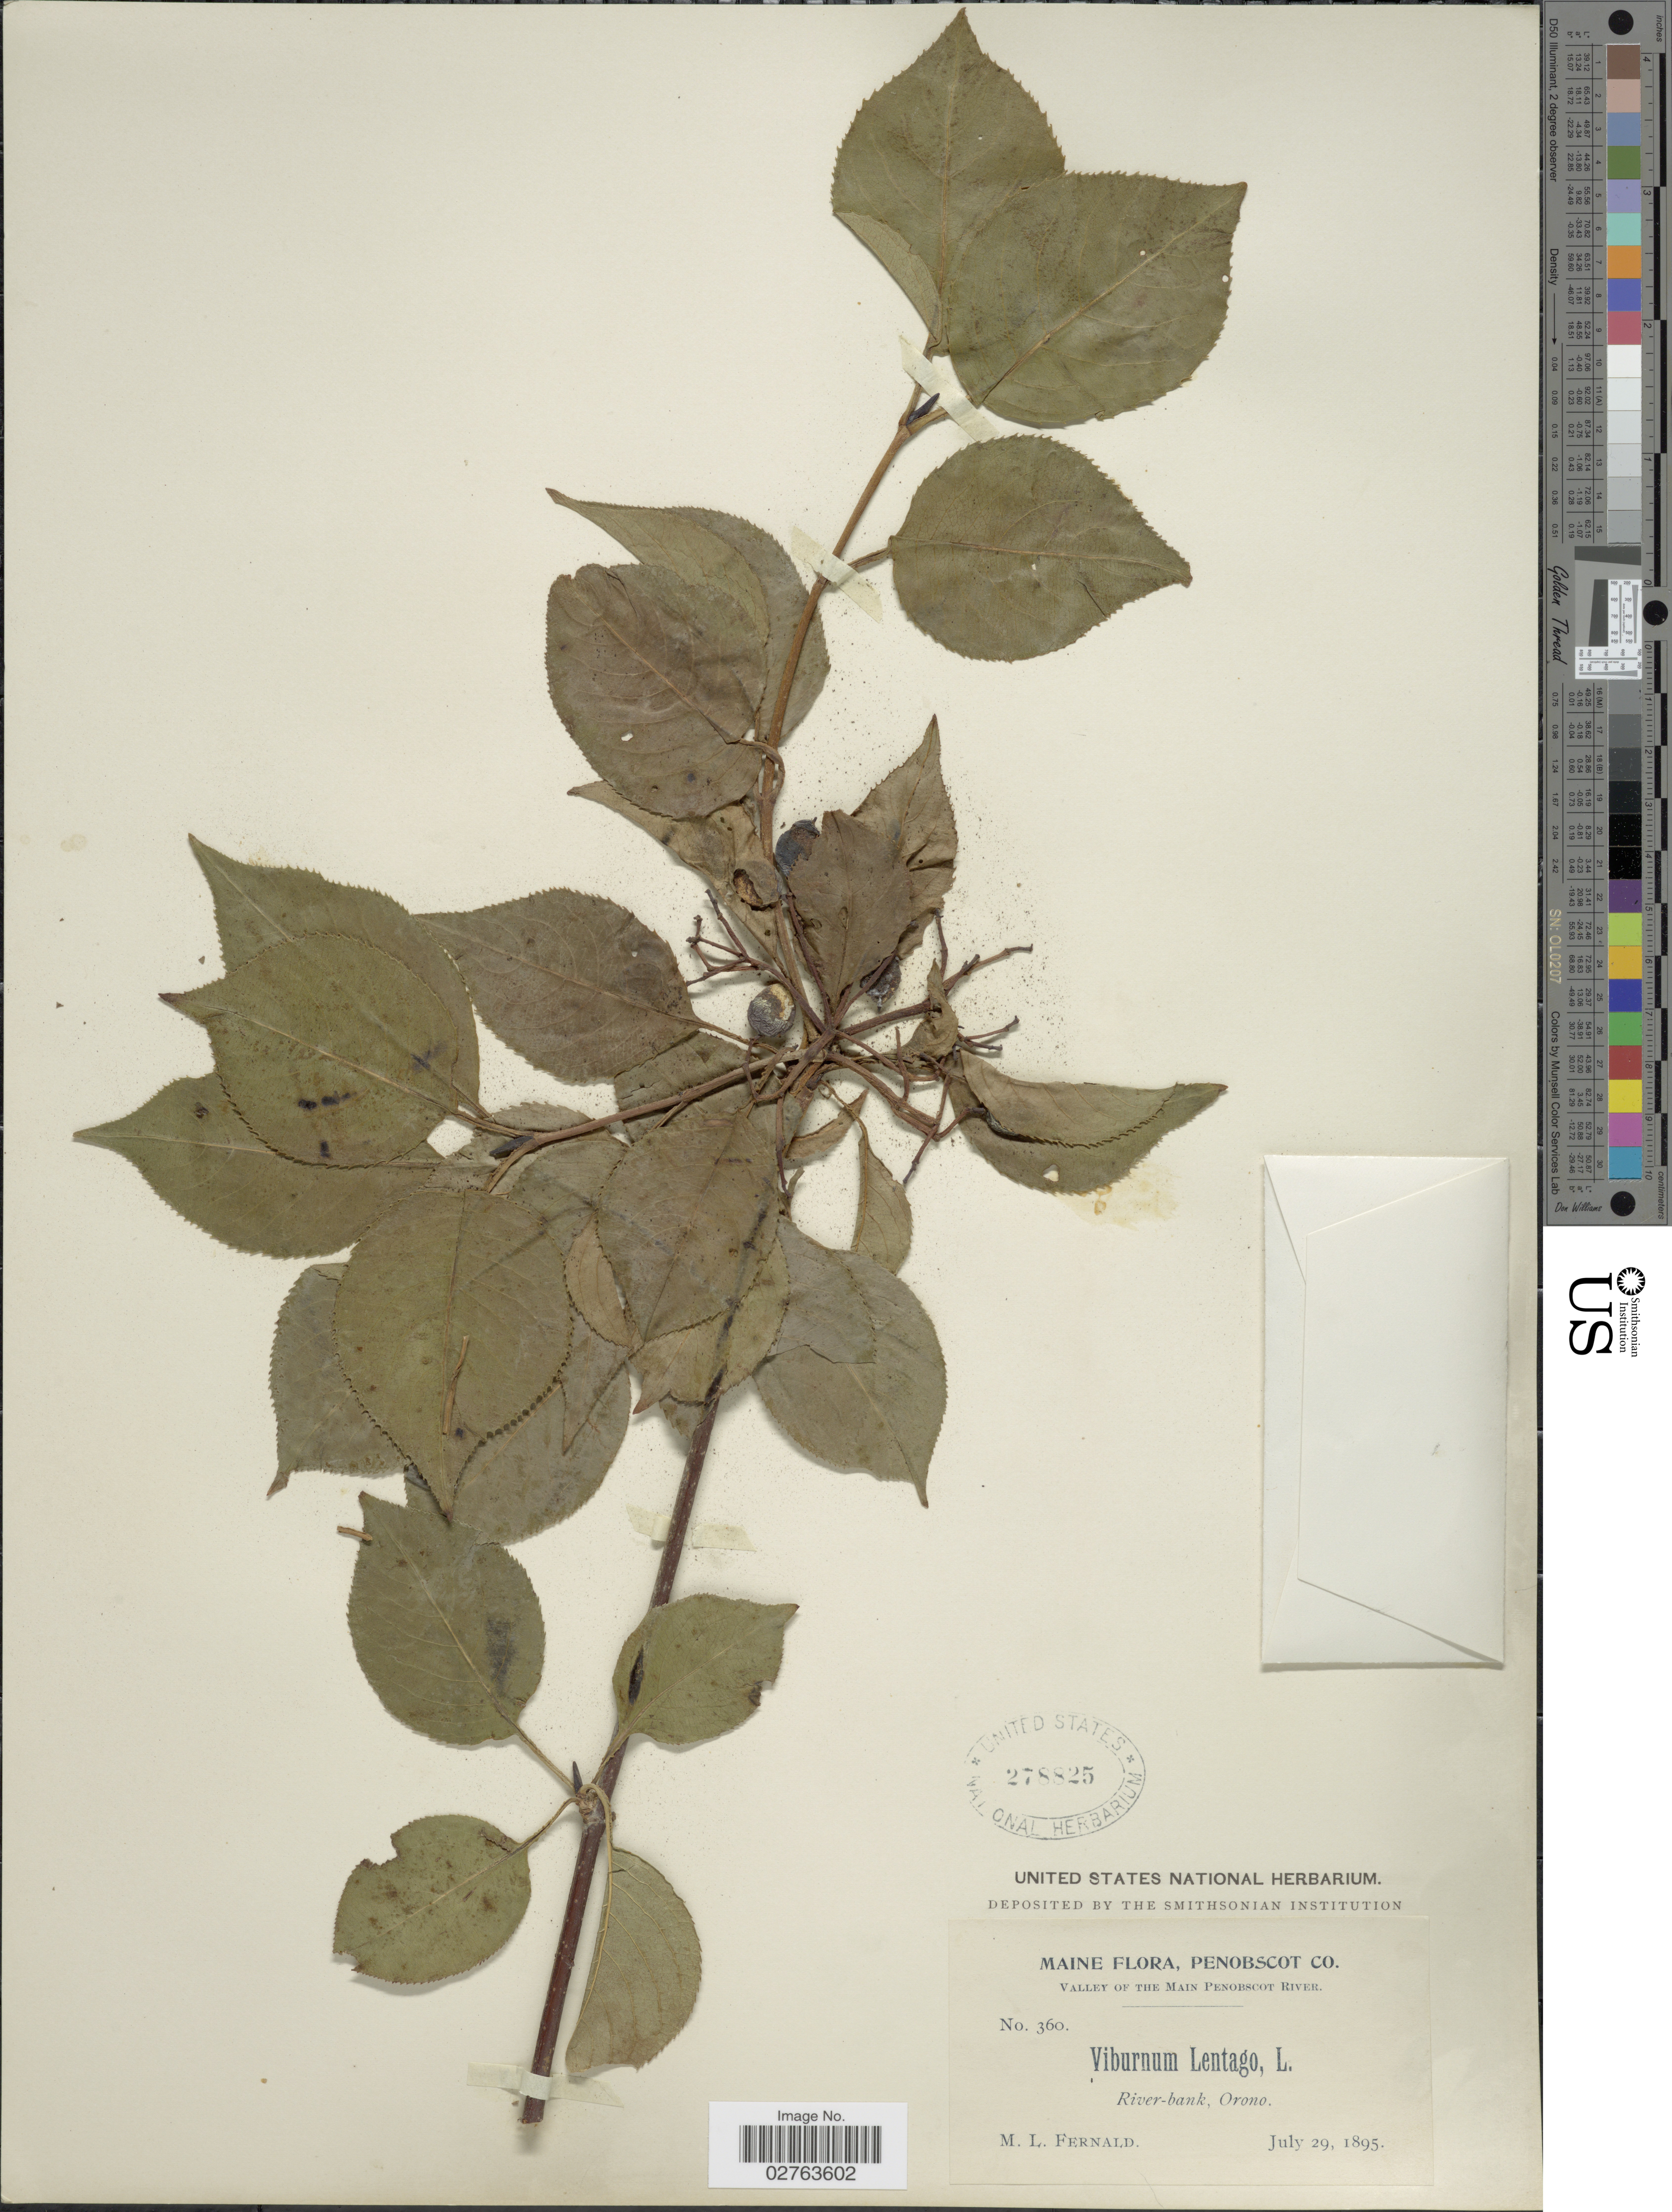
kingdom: Plantae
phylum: Tracheophyta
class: Magnoliopsida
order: Dipsacales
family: Viburnaceae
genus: Viburnum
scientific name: Viburnum lentago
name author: L.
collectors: M. L. Fernald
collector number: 360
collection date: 1895-07-29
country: United States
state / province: Maine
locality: Penobscot Co. Valley of the Main Penobscot River. River-bank, Orono.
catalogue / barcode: US 278825